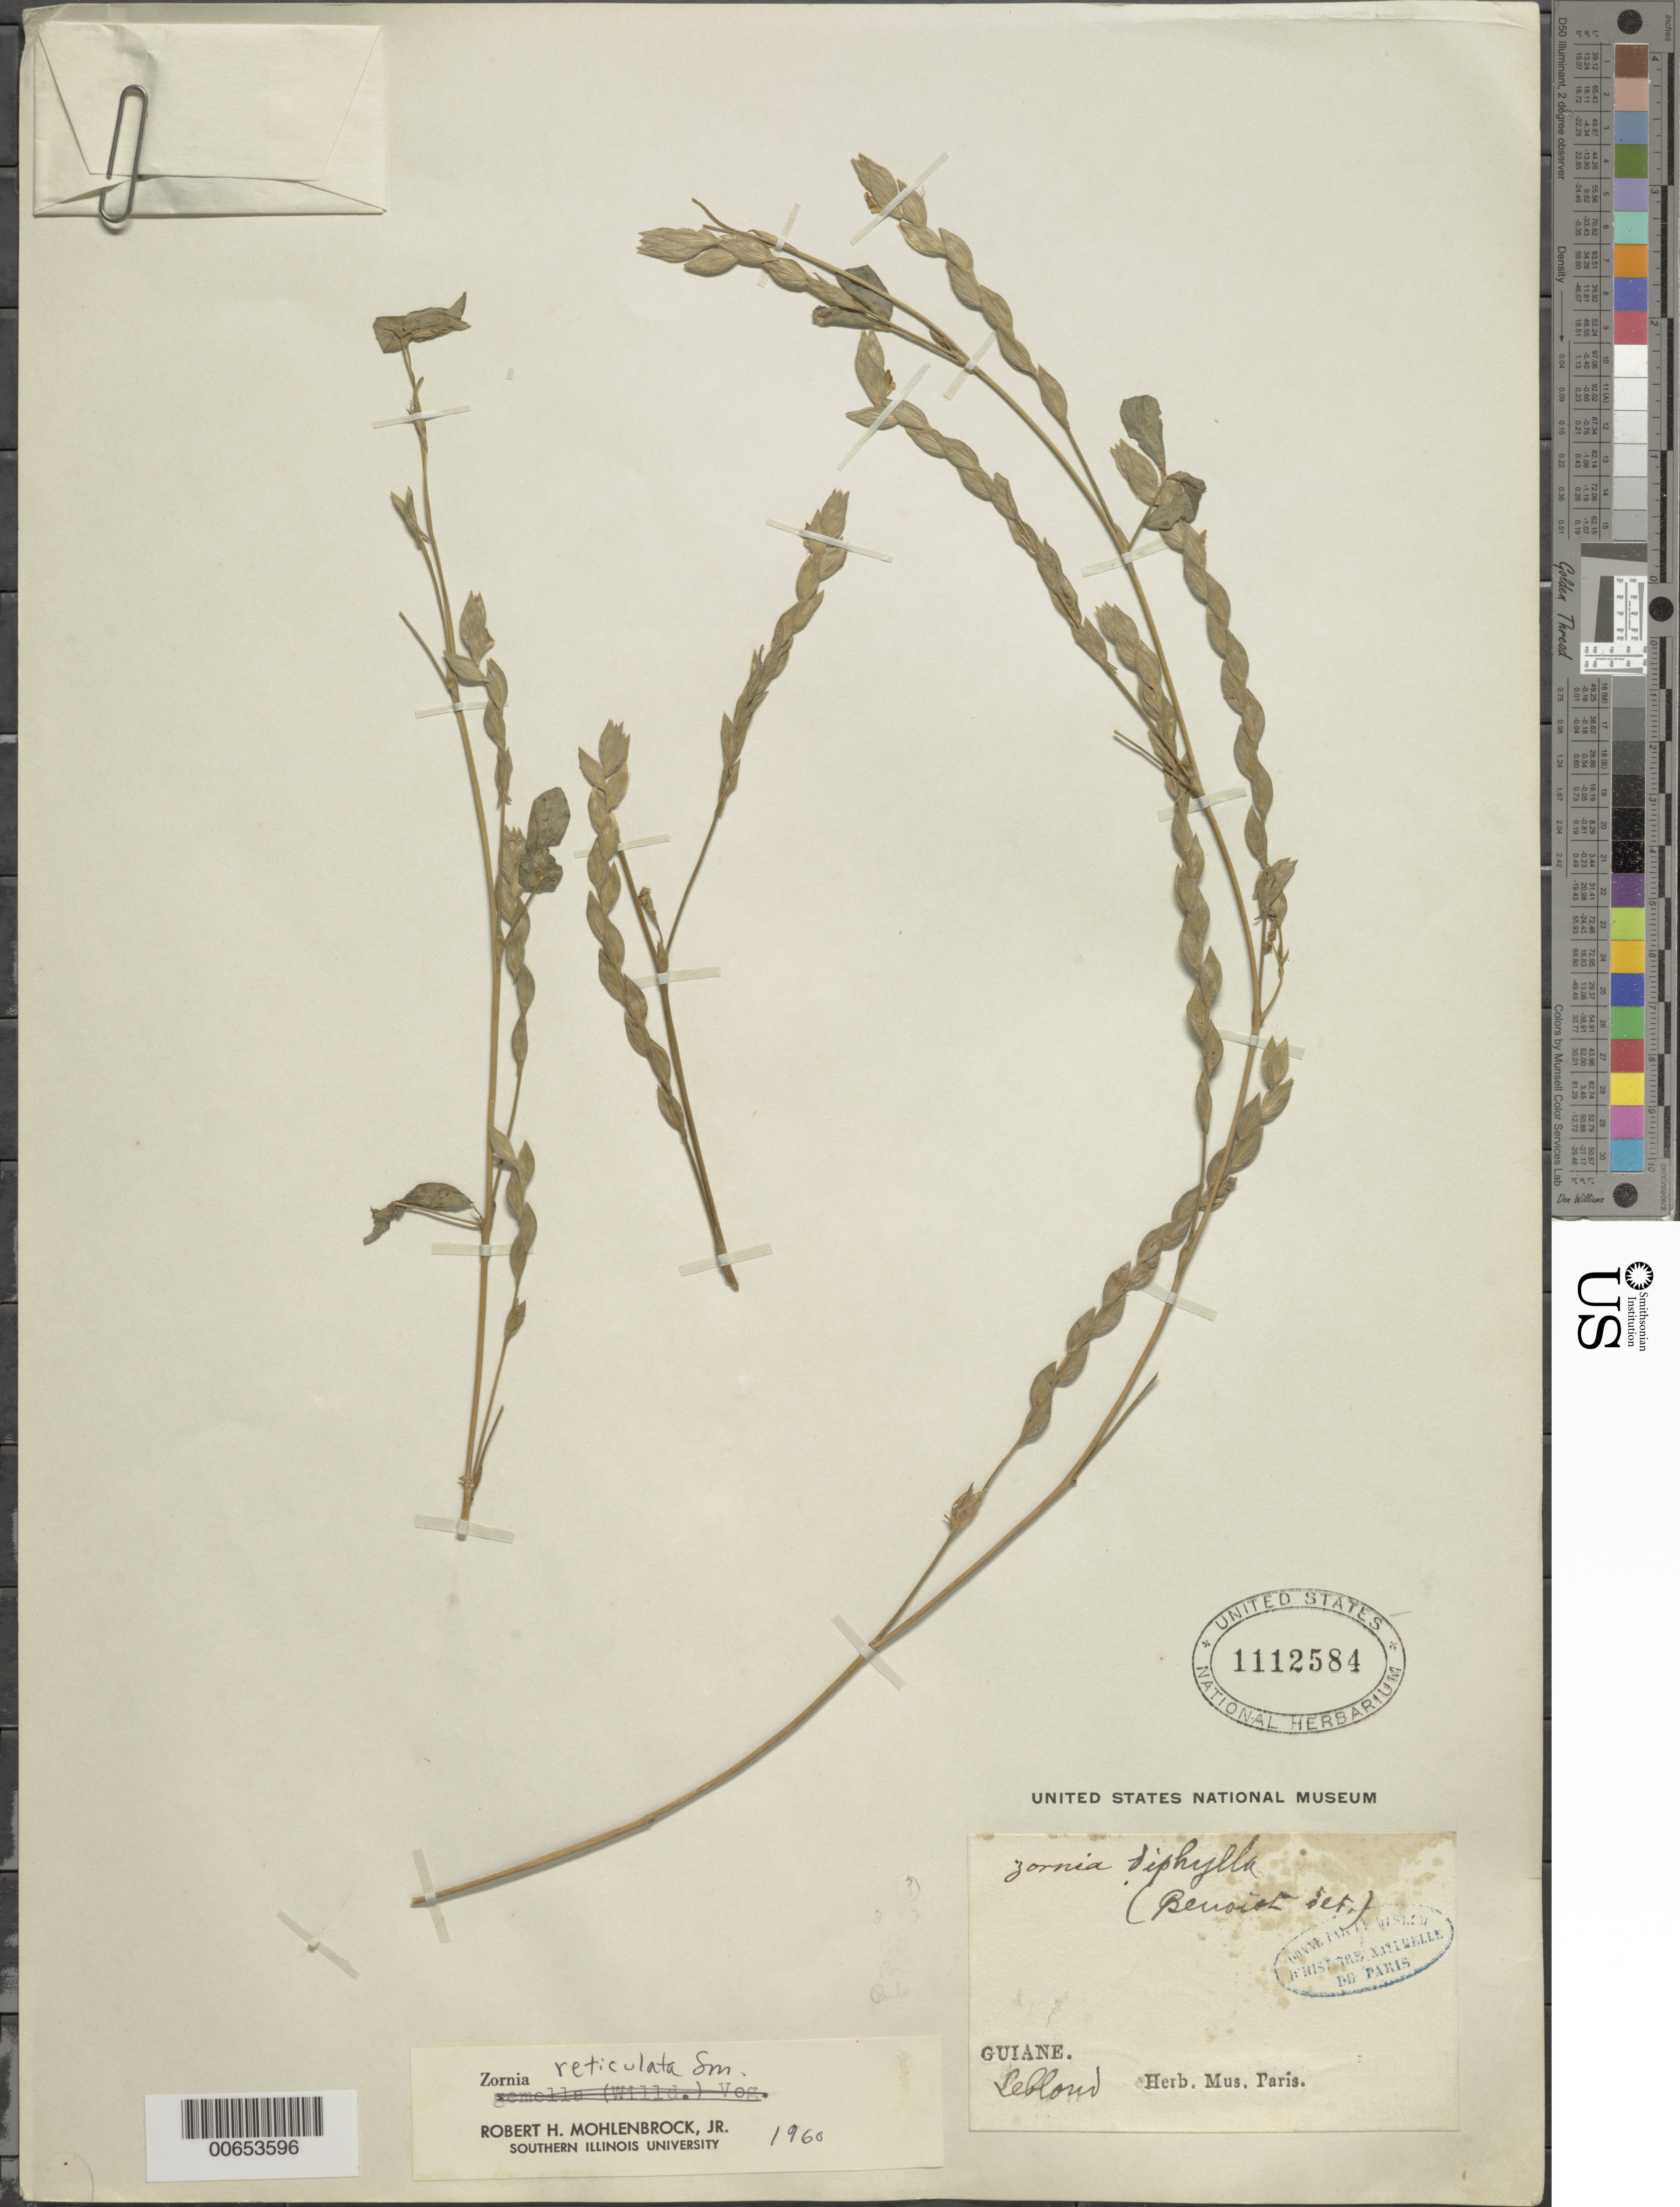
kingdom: Plantae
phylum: Tracheophyta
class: Magnoliopsida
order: Fabales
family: Fabaceae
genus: Zornia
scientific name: Zornia reticulata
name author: Sm.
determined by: Mohlenbrock, Robert H., Jr.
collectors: -. Sellow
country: French Guiana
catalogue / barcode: US 1112584